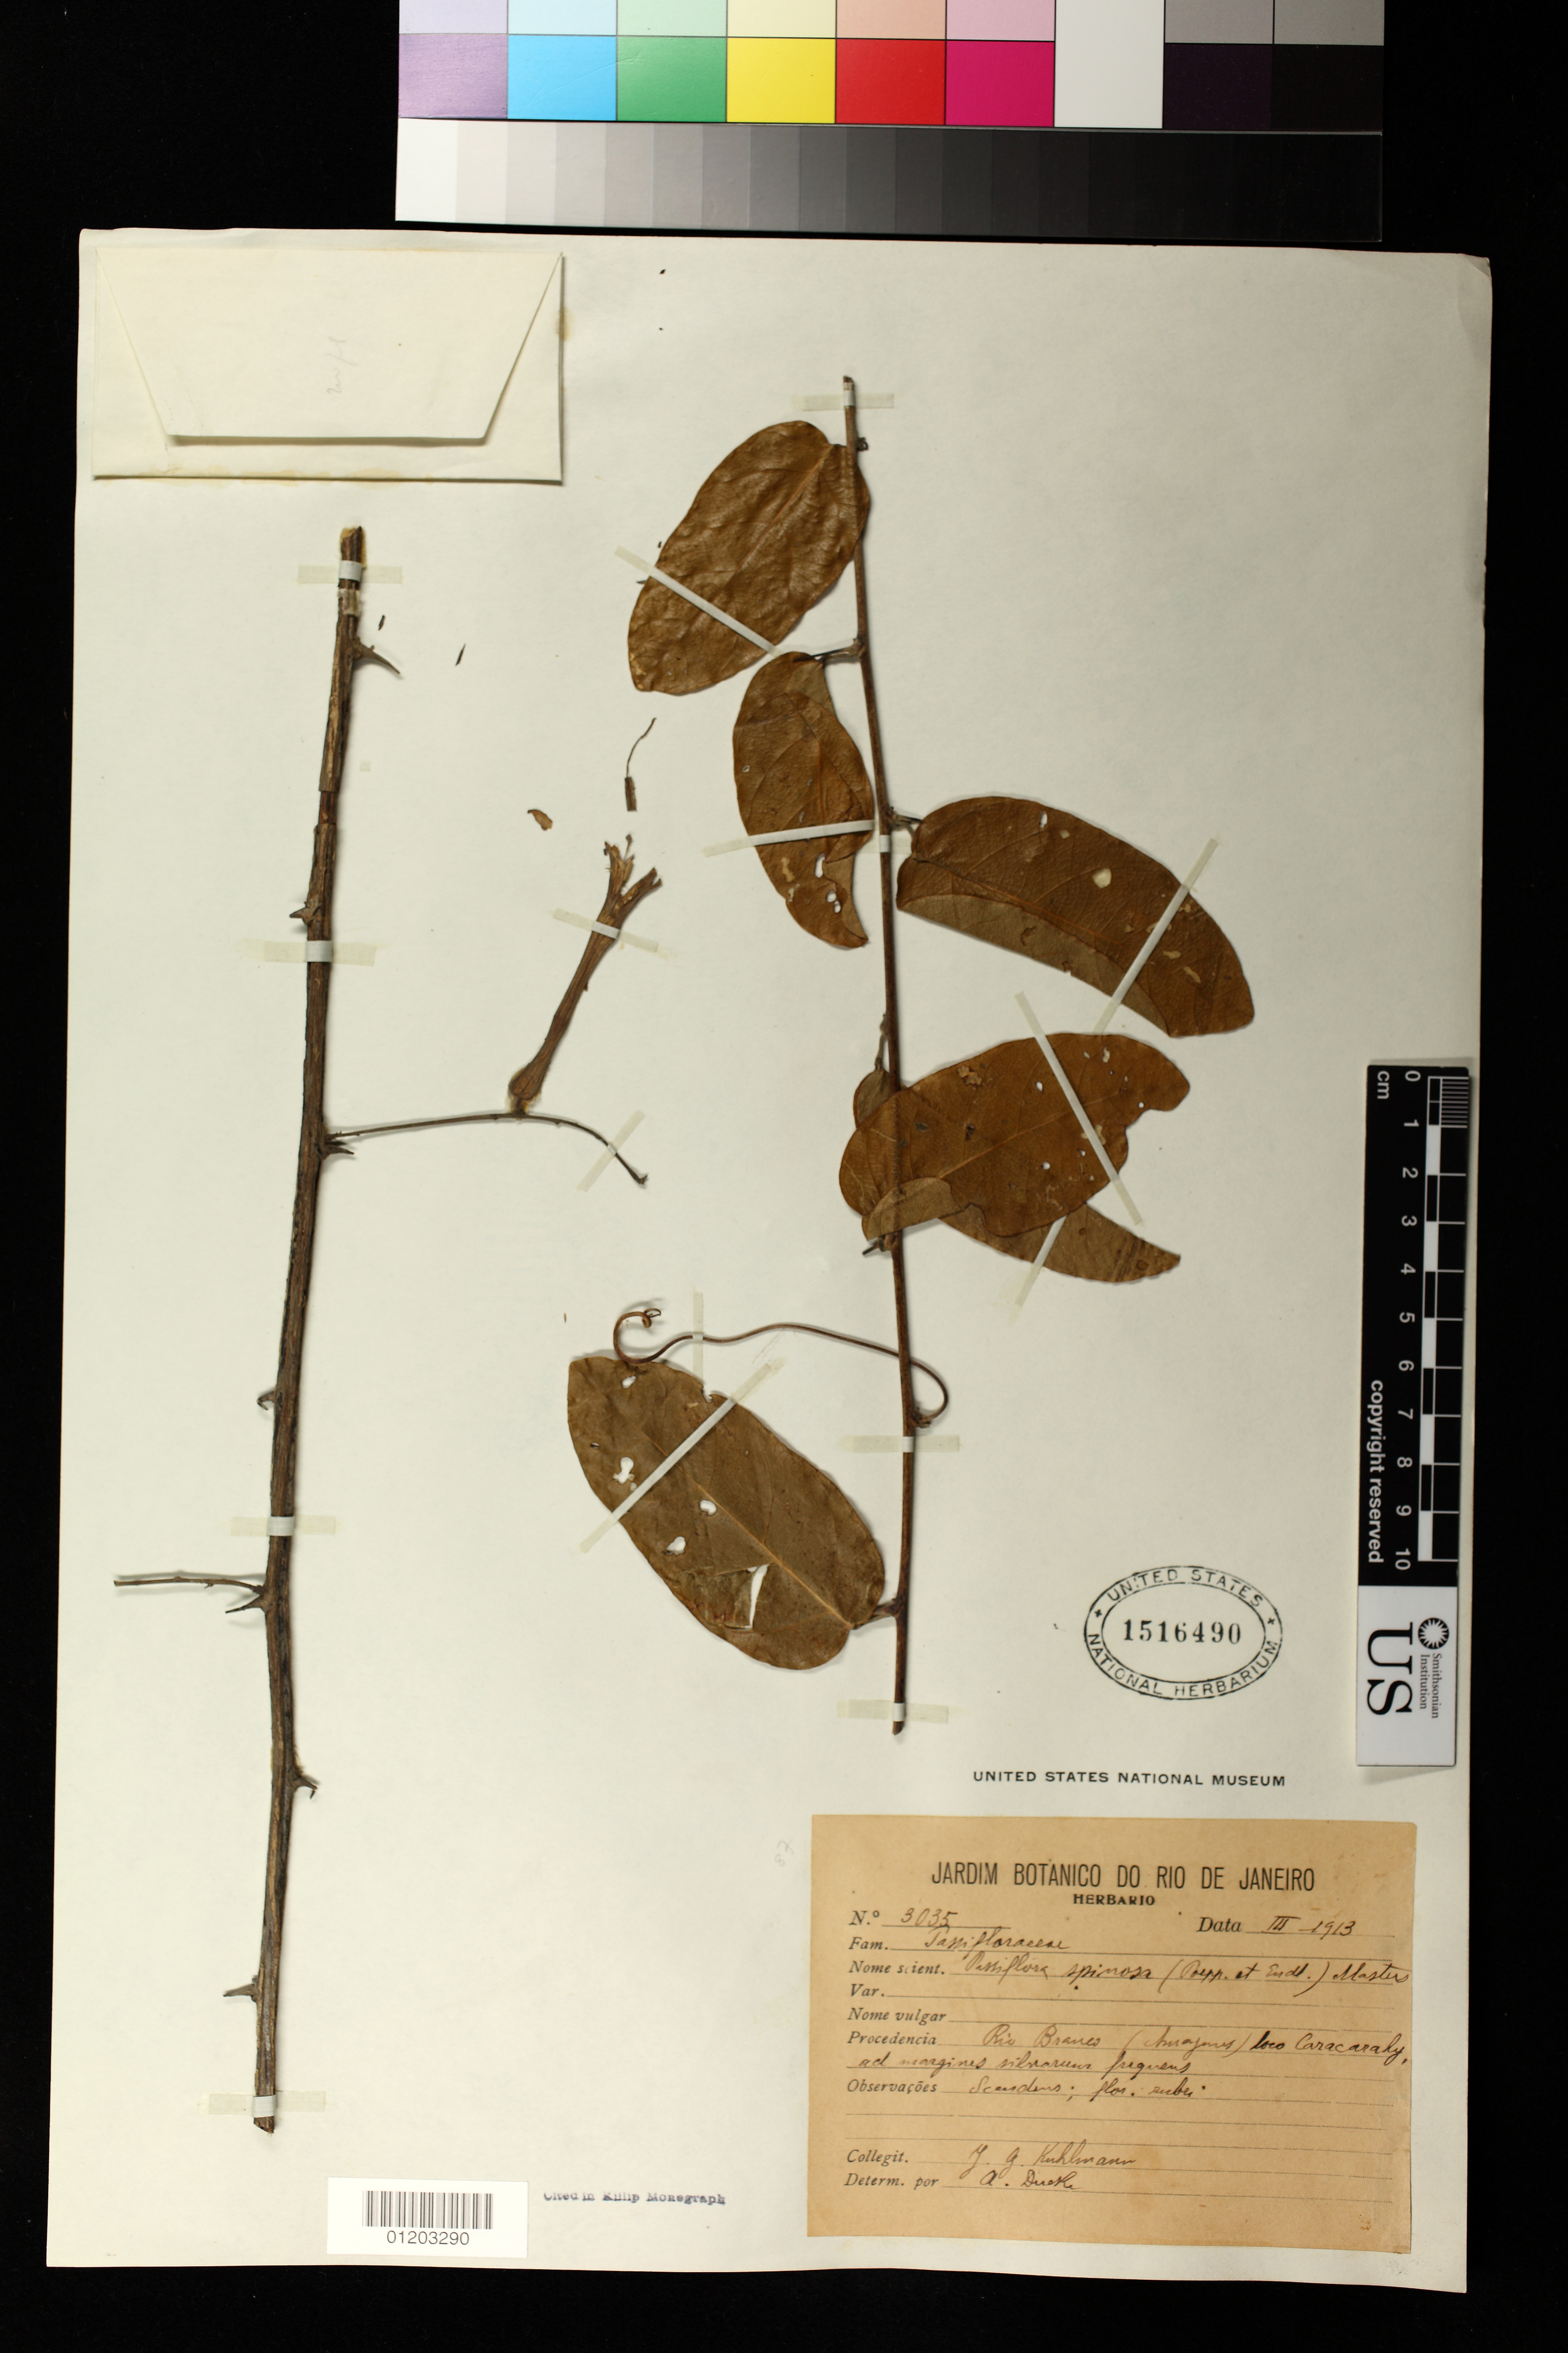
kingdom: Plantae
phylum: Tracheophyta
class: Magnoliopsida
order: Malpighiales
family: Passifloraceae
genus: Passiflora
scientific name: Passiflora spinosa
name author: (Poepp. & Endl.) Mast.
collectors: J. G. Kuhlmann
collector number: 3035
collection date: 1913-03-01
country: Brazil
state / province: Roraima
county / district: Caracarai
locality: Rio Branco (chuagenes) loco Caracarahy ad margines silvarum frequens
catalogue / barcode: US 1516490